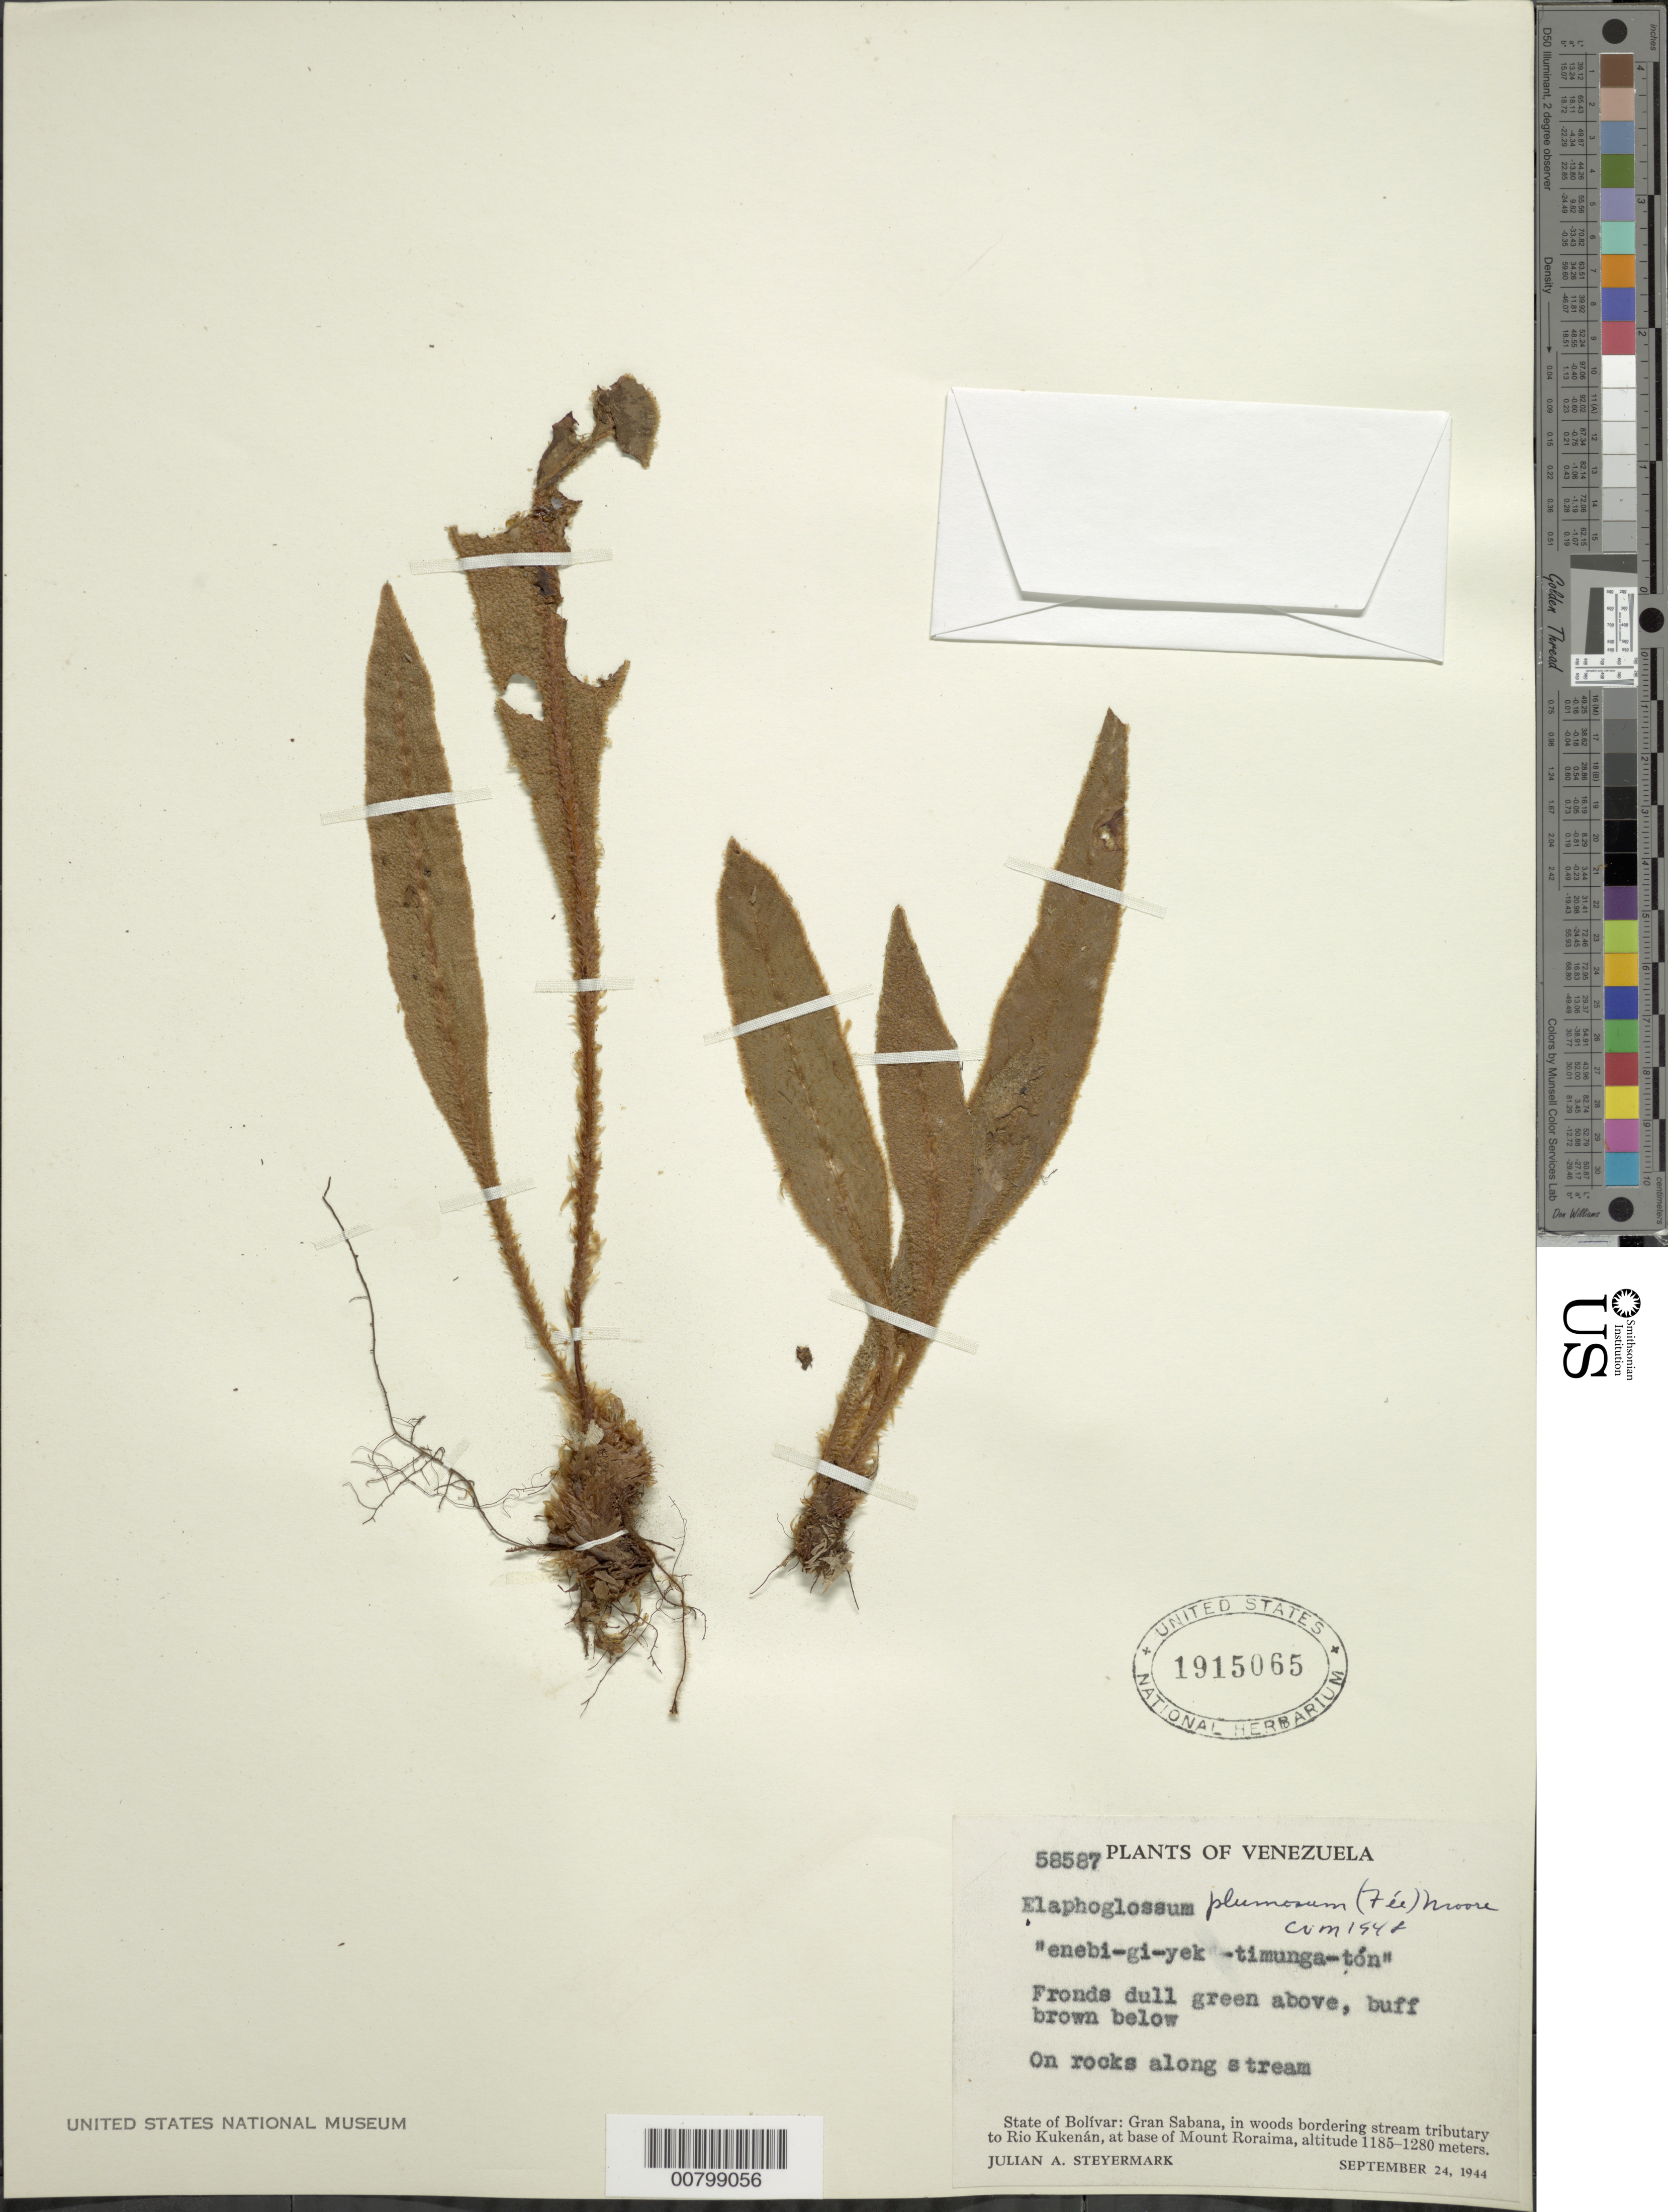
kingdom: Plantae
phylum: Tracheophyta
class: Polypodiopsida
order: Polypodiales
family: Dryopteridaceae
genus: Elaphoglossum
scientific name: Elaphoglossum plumosum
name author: (Fée) T. Moore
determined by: Morton, C. V.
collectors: J. Steyermark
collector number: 58587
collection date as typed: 24-Sep-44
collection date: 1944-09-24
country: Venezuela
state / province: Bolívar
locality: Gran Sabana, along stream tributary of Río Kukenán, base of Mt. Roraima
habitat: Woods, on rocks along stream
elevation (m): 1185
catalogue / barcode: US 1915065